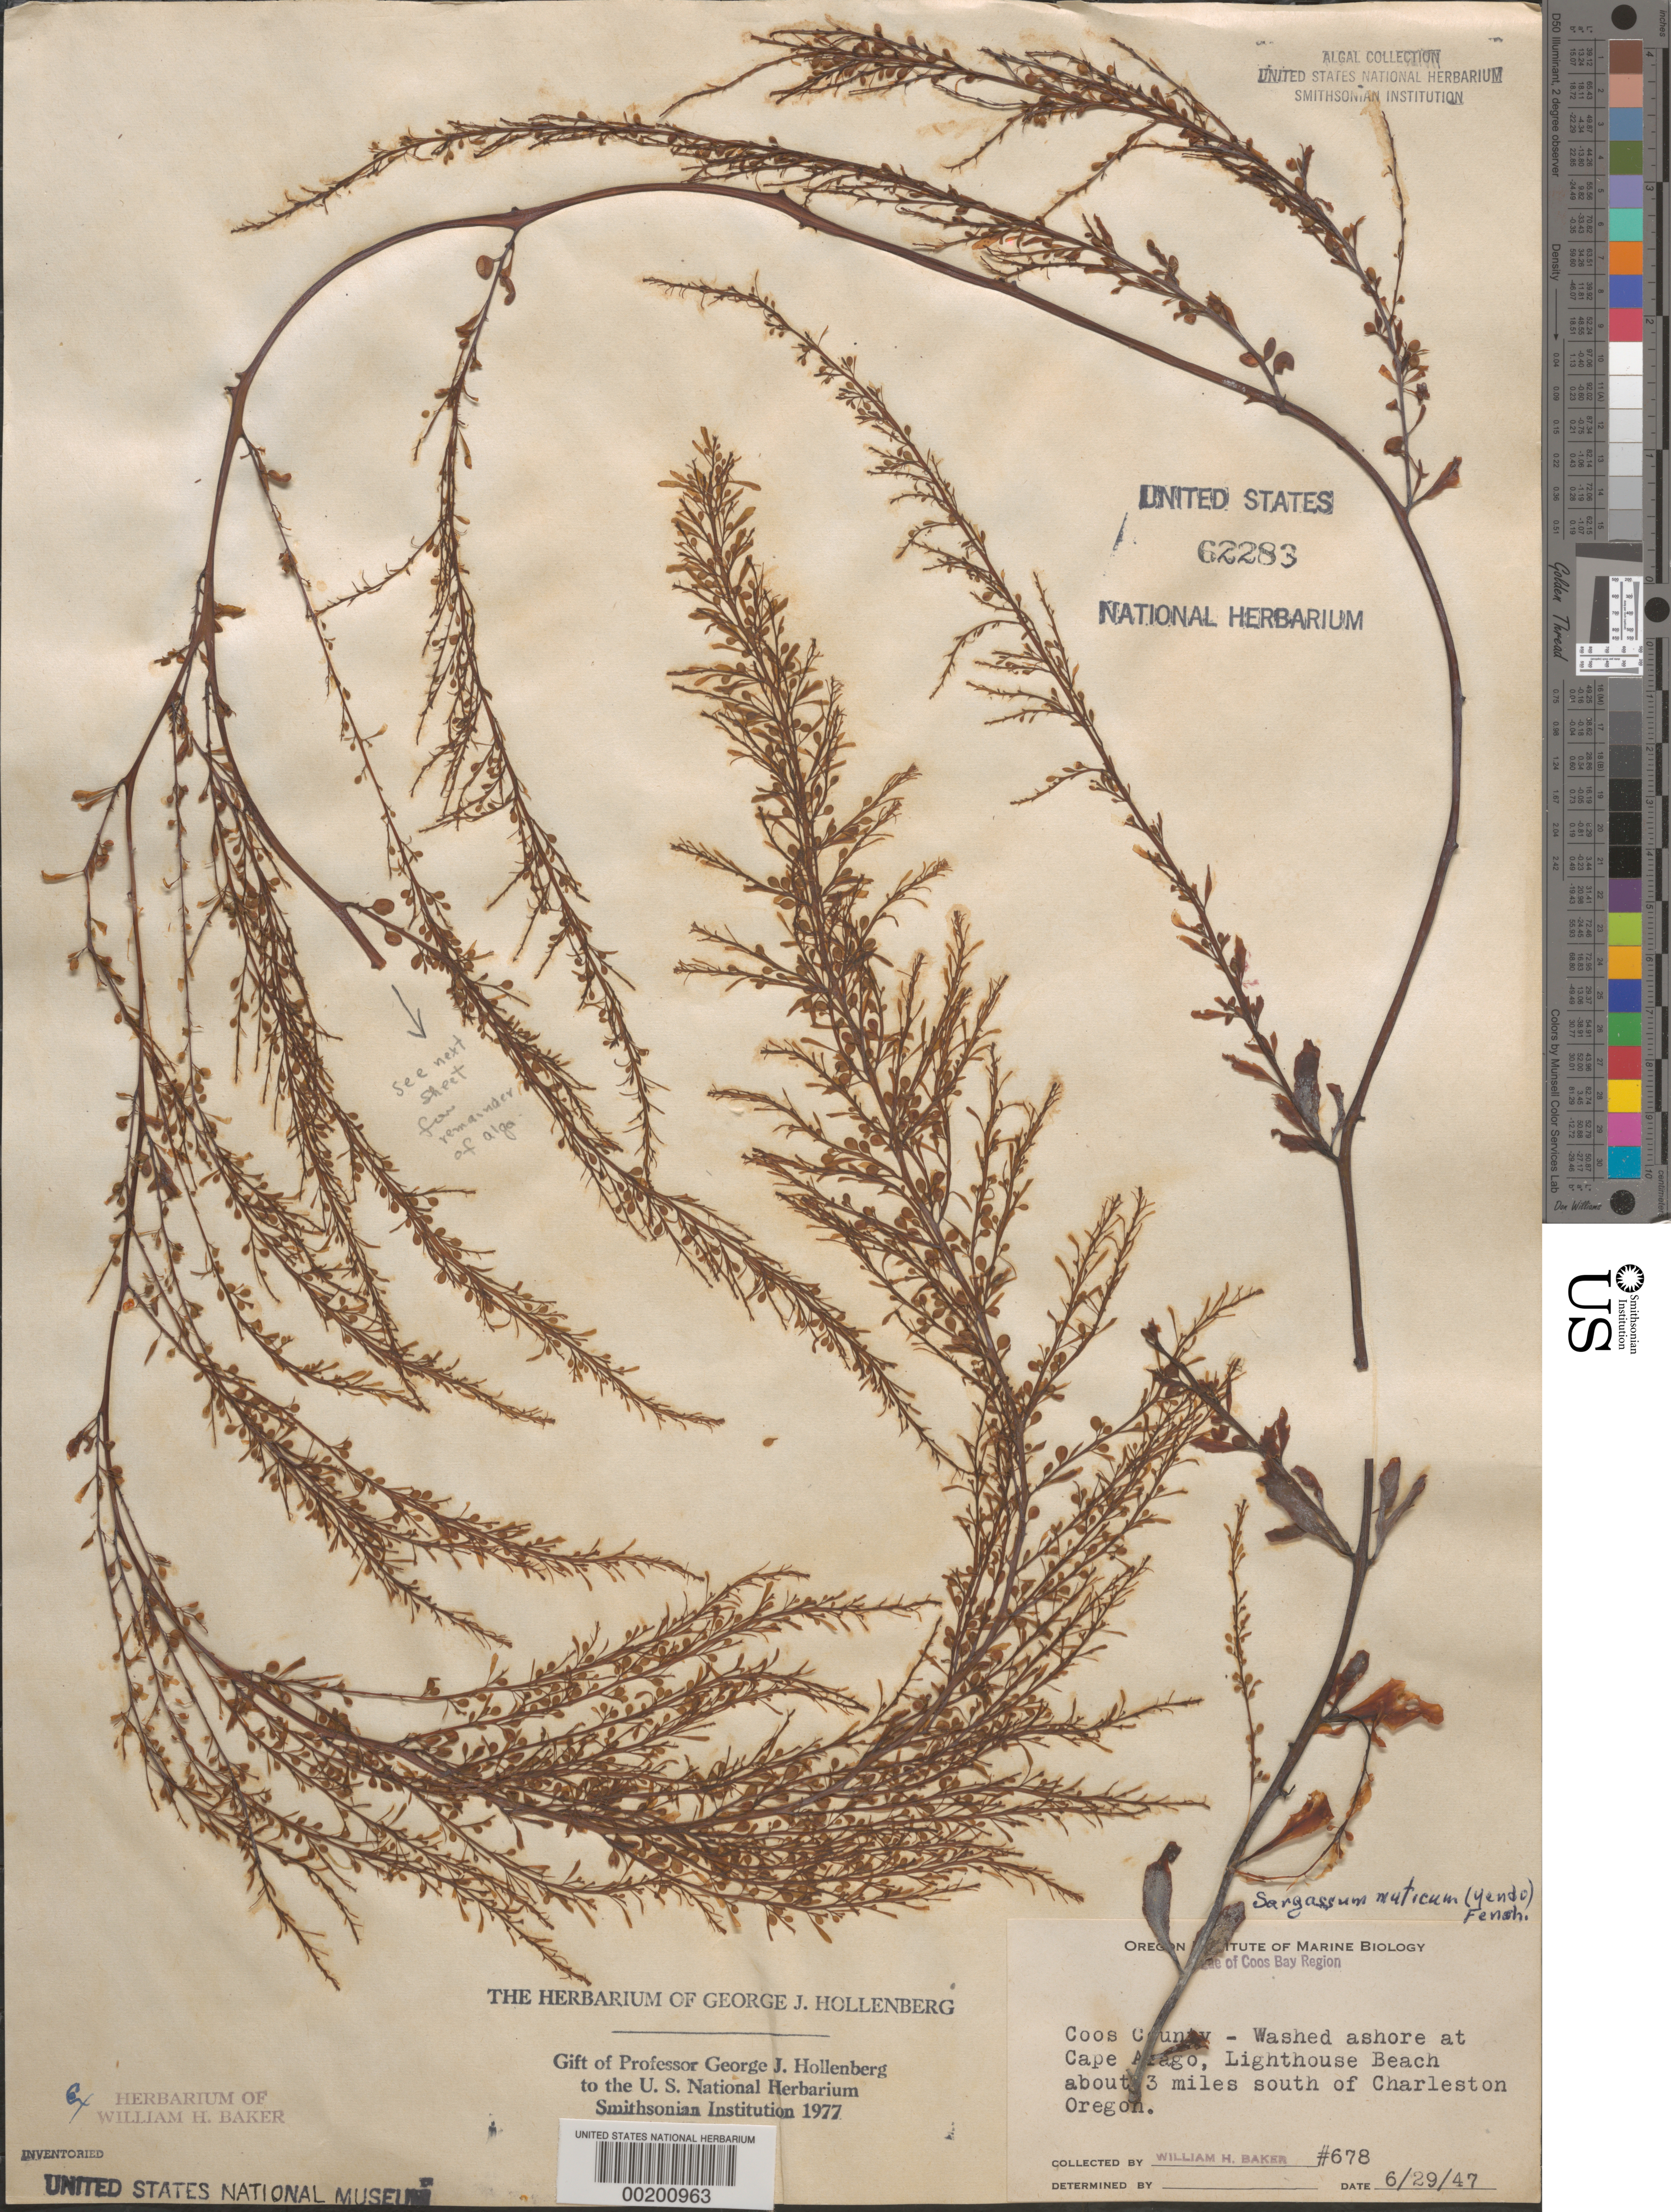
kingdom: Chromista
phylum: Ochrophyta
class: Phaeophyceae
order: Fucales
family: Sargassaceae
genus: Sargassum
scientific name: Sargassum muticum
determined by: Hollenberg, George J.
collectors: W. H. Baker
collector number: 678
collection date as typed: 29 Jun 1947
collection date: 1947-06-29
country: United States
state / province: Oregon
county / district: Coos County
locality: Lighthouse Beach, ca. 3 miles south of Charleston, Cape Arago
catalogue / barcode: US 62283